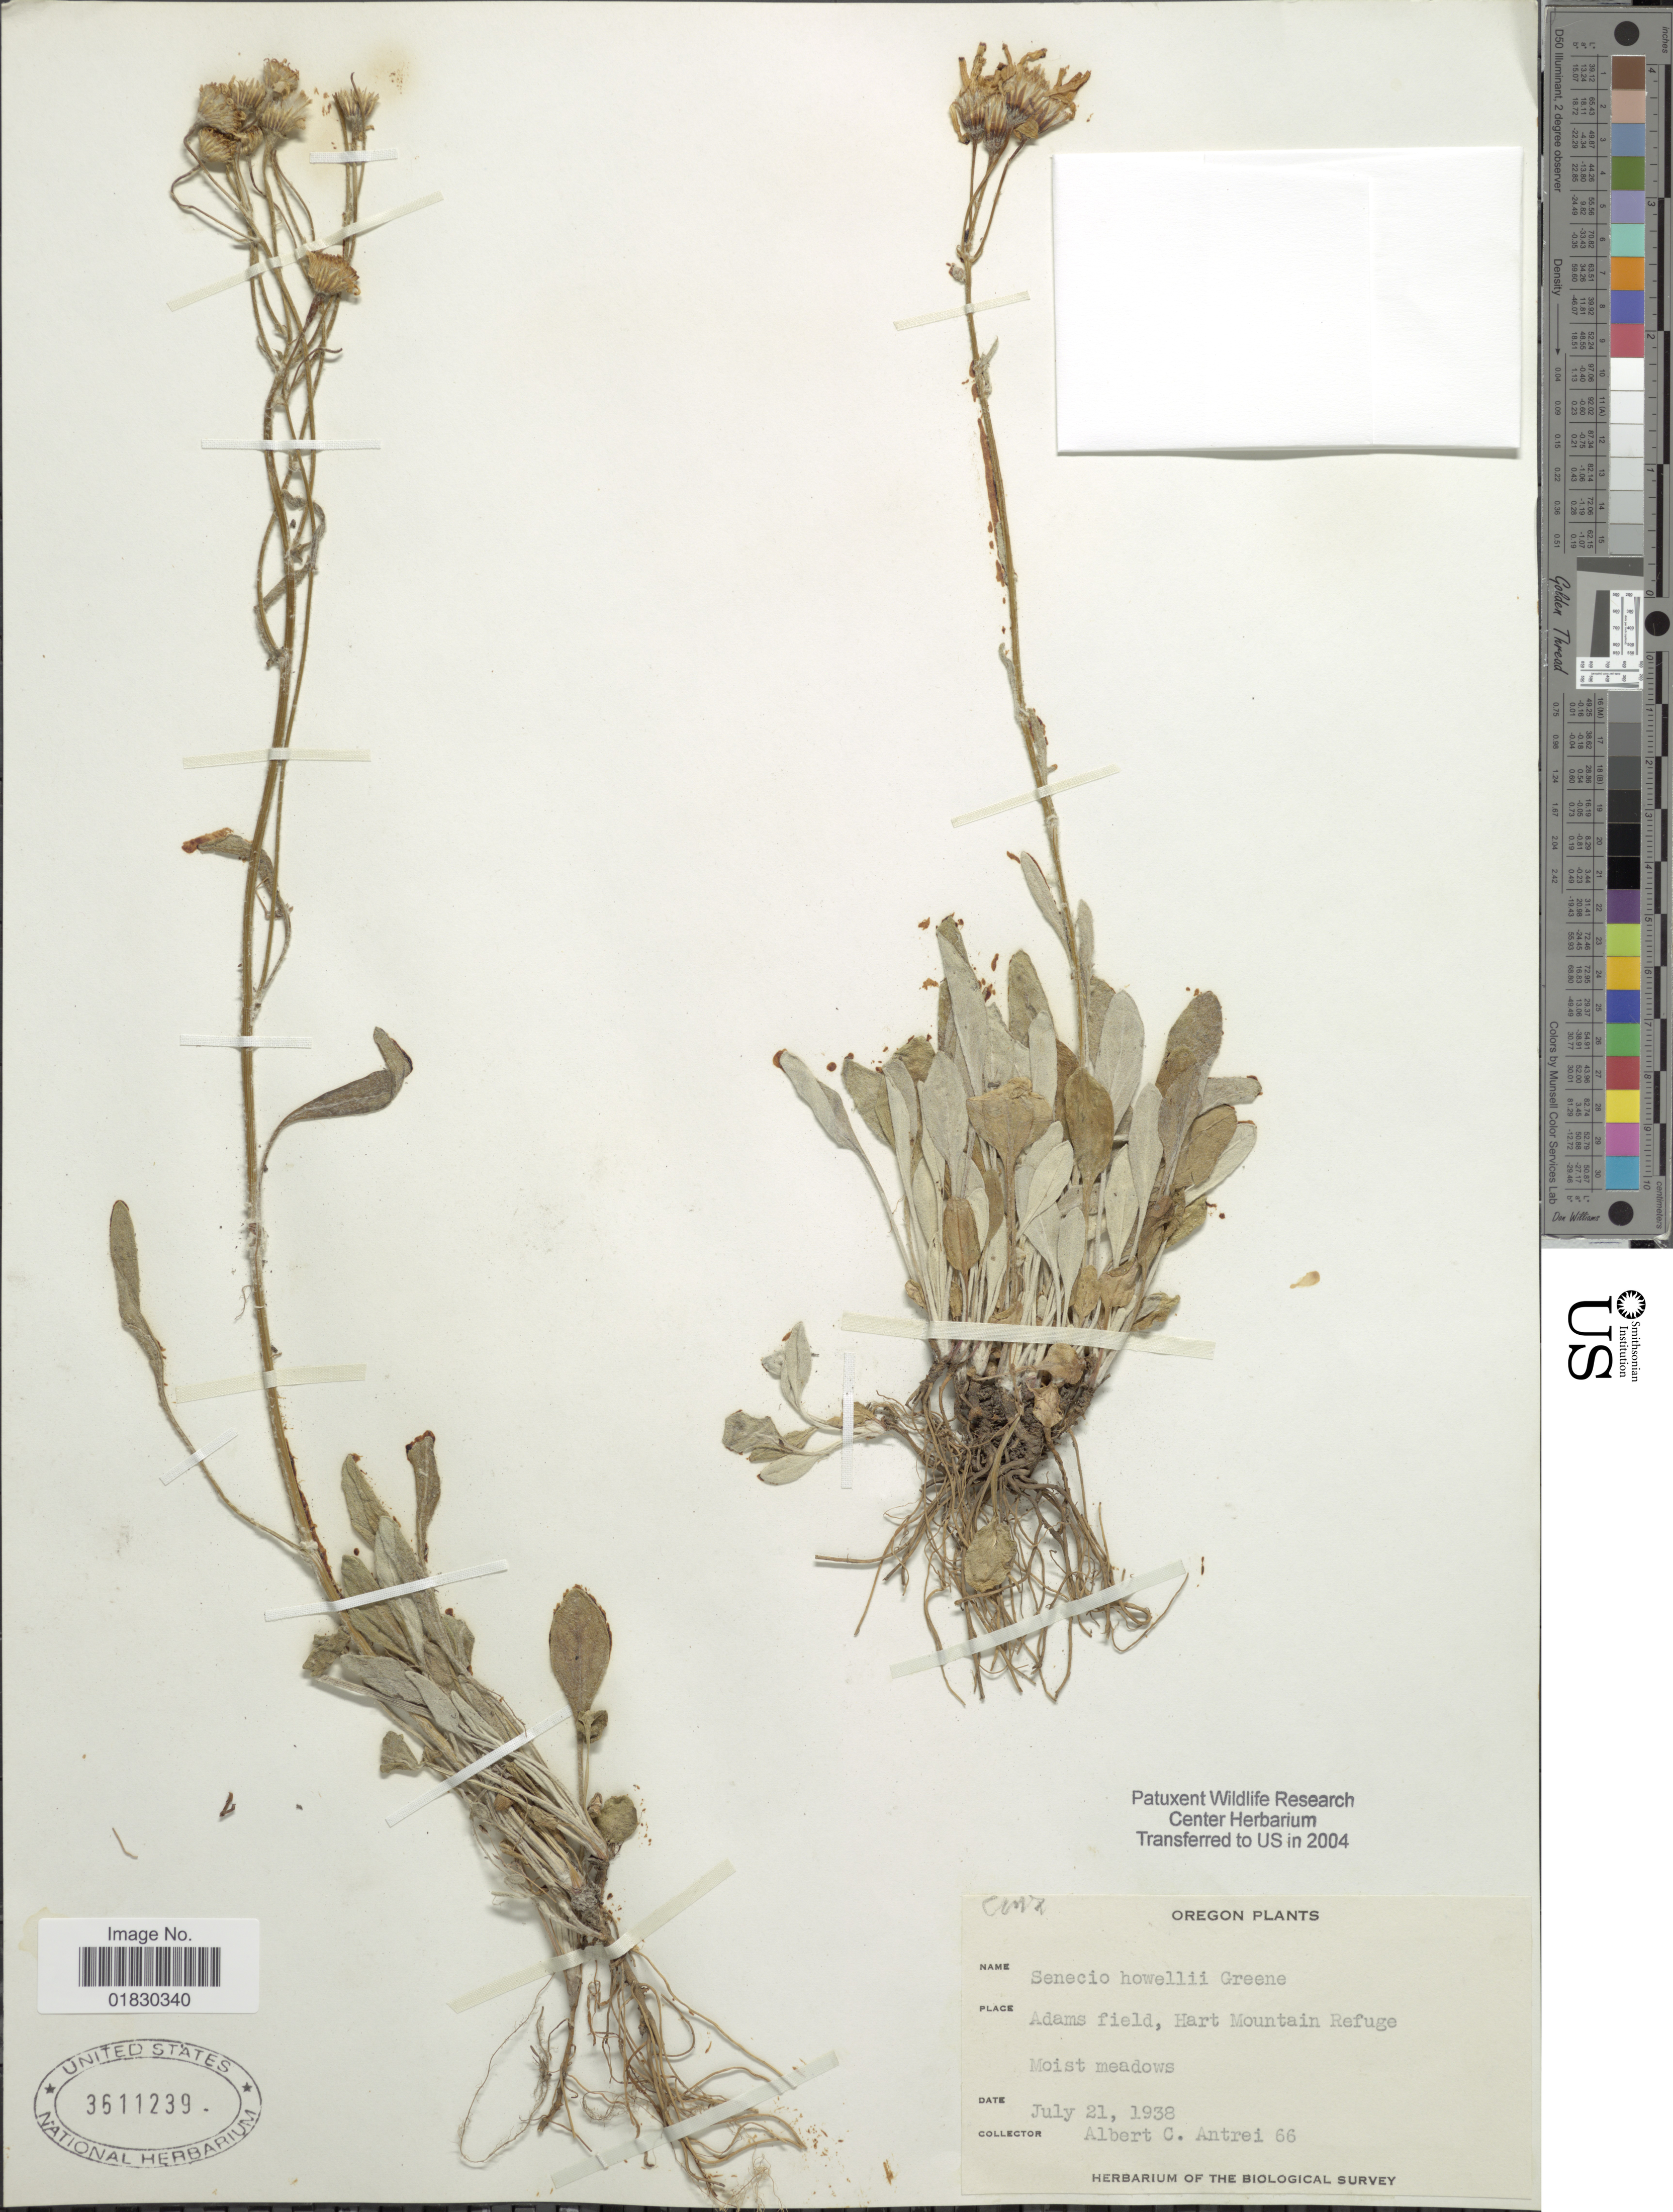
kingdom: Plantae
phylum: Tracheophyta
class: Magnoliopsida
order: Asterales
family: Asteraceae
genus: Packera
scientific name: Packera cana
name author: (Hook.) W.A. Weber & Á. Löve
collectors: A. Antrei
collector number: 66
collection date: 1938-07-21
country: United States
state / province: Oregon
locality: Adams field, Hart Mountain Refuge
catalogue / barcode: US 361129